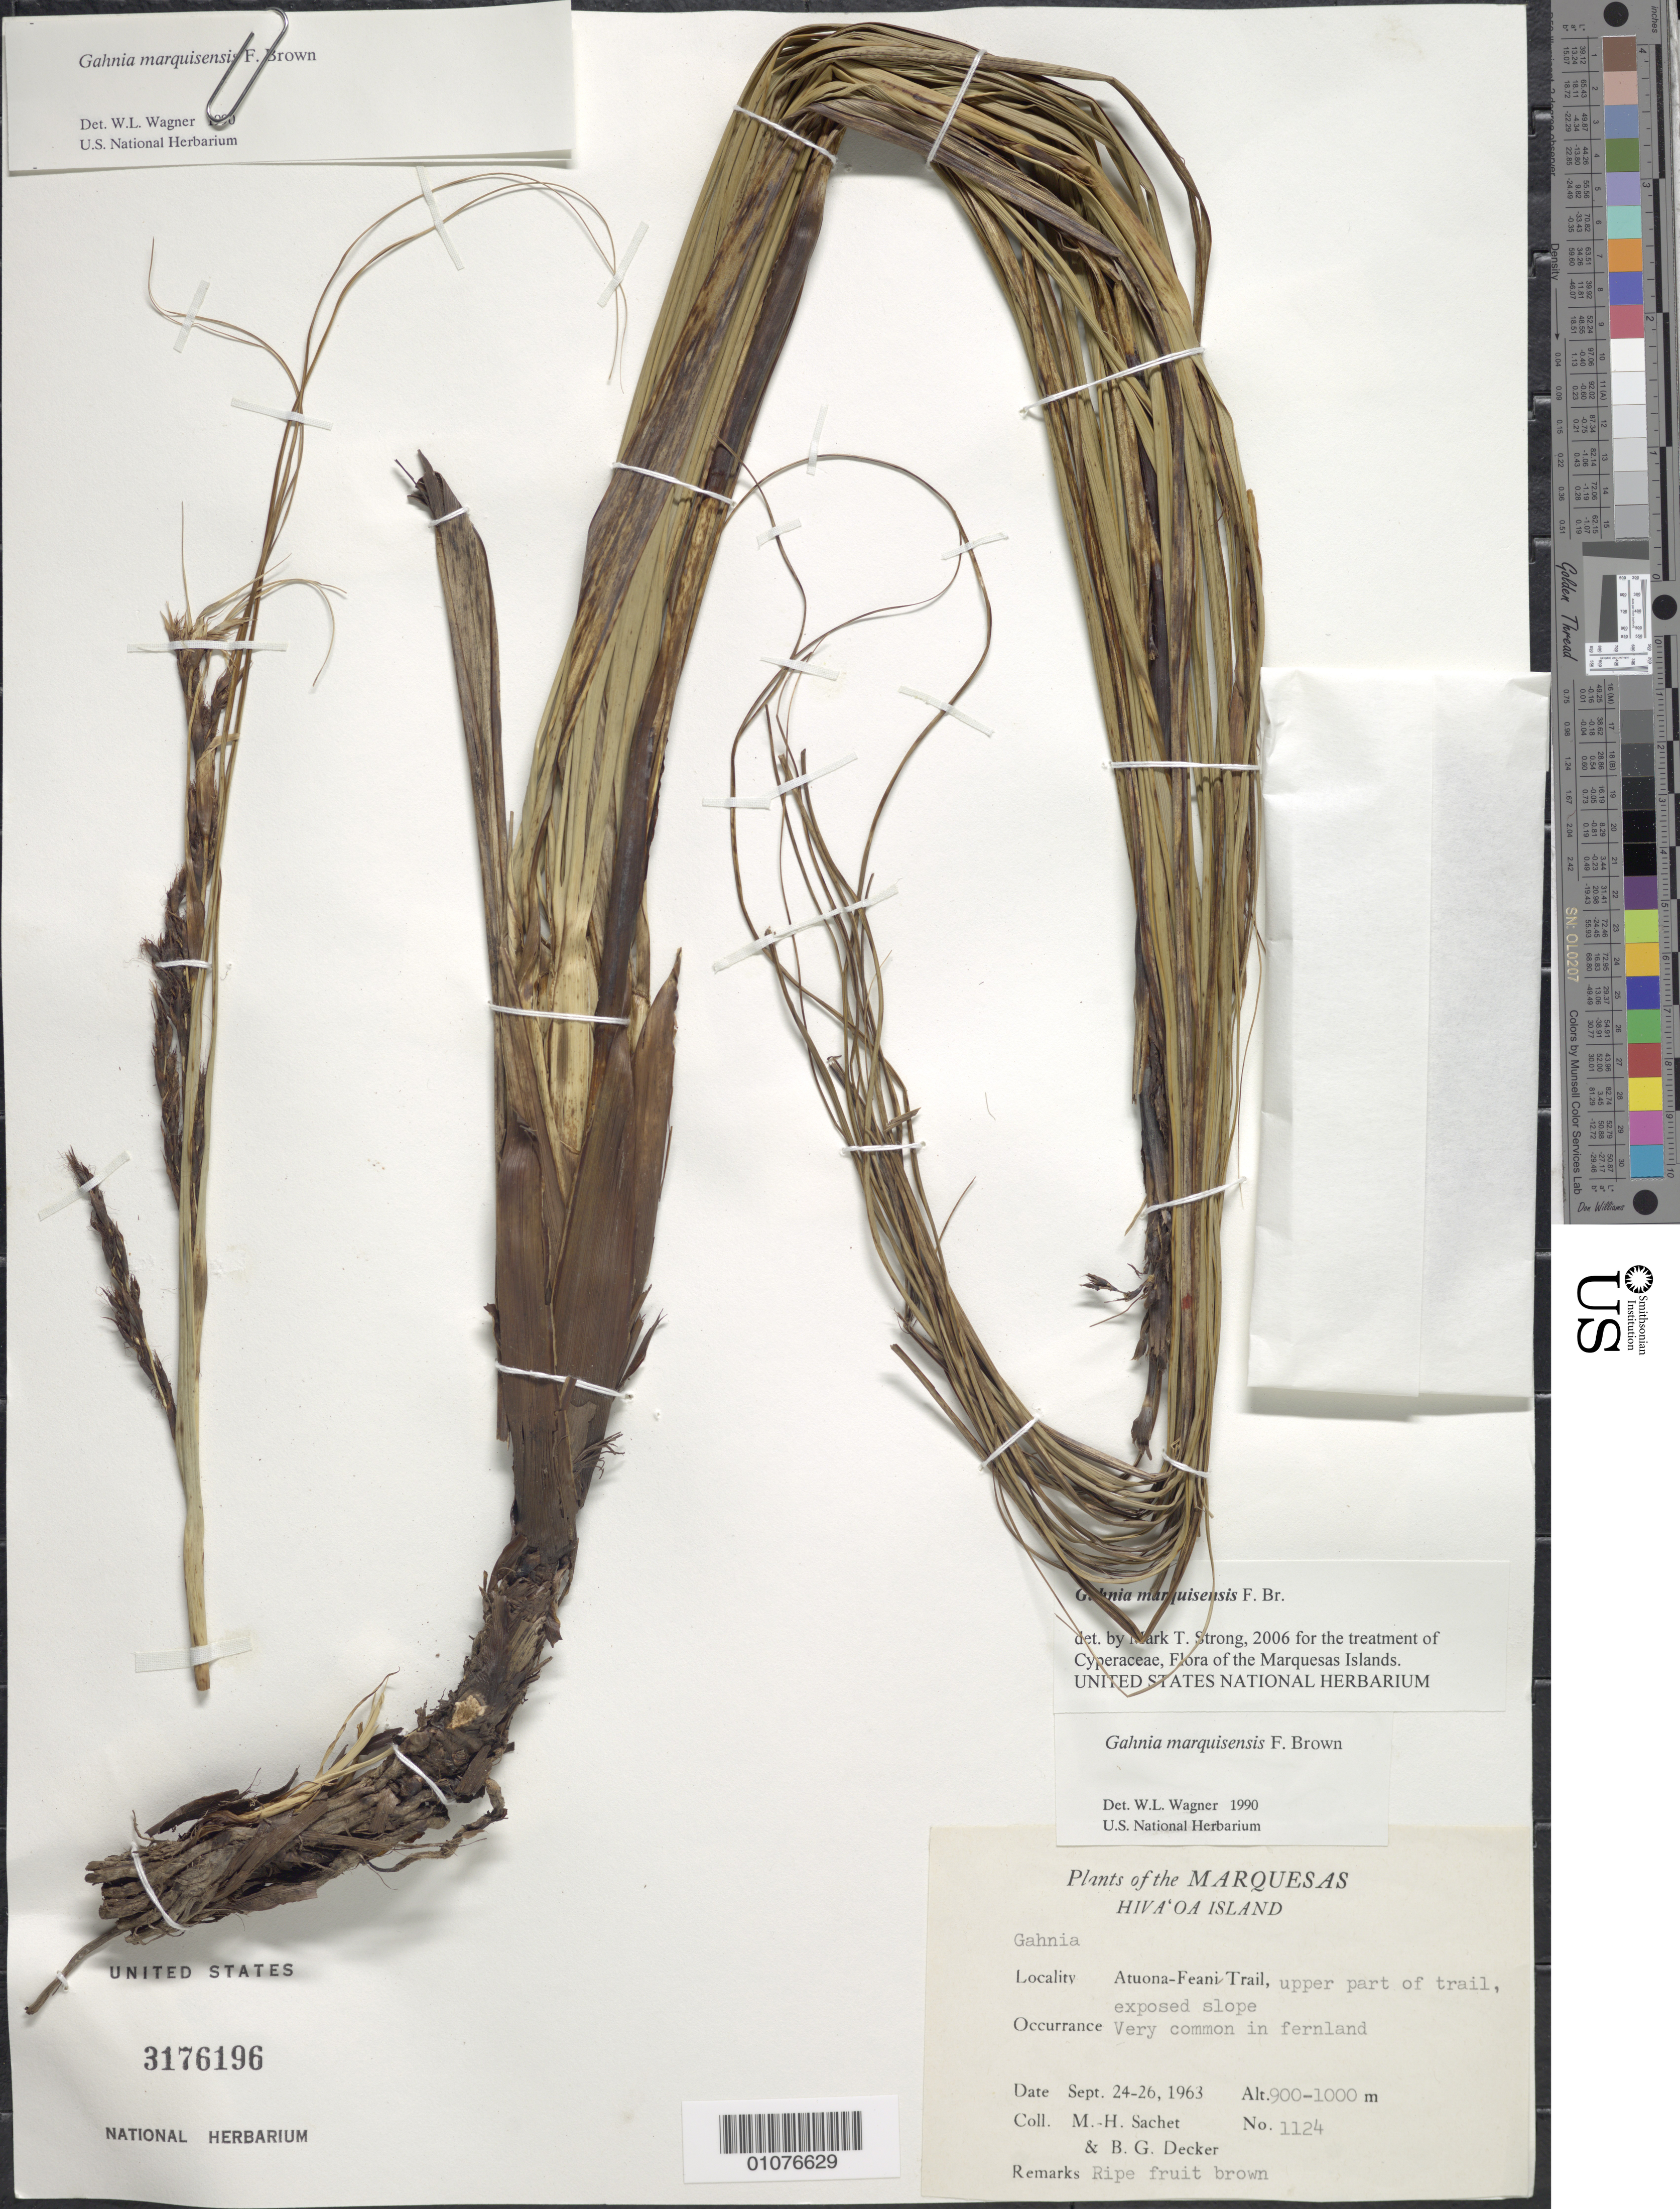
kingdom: Plantae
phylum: Tracheophyta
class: Liliopsida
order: Poales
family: Cyperaceae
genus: Gahnia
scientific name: Gahnia marquisensis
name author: F. Br.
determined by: Wagner, W. L., (BOT), Smithsonian Institution - National Museum of Natural History (UNITED STATES)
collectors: M.-H. Sachet & B. G. Decker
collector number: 1124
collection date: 1963-09-24/1963-09-26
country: French Polynesia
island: Hiva Oa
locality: Atuona-Feani Trail, upper part of trail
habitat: Exposed slope, very common in fernland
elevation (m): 900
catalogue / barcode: US 3176196